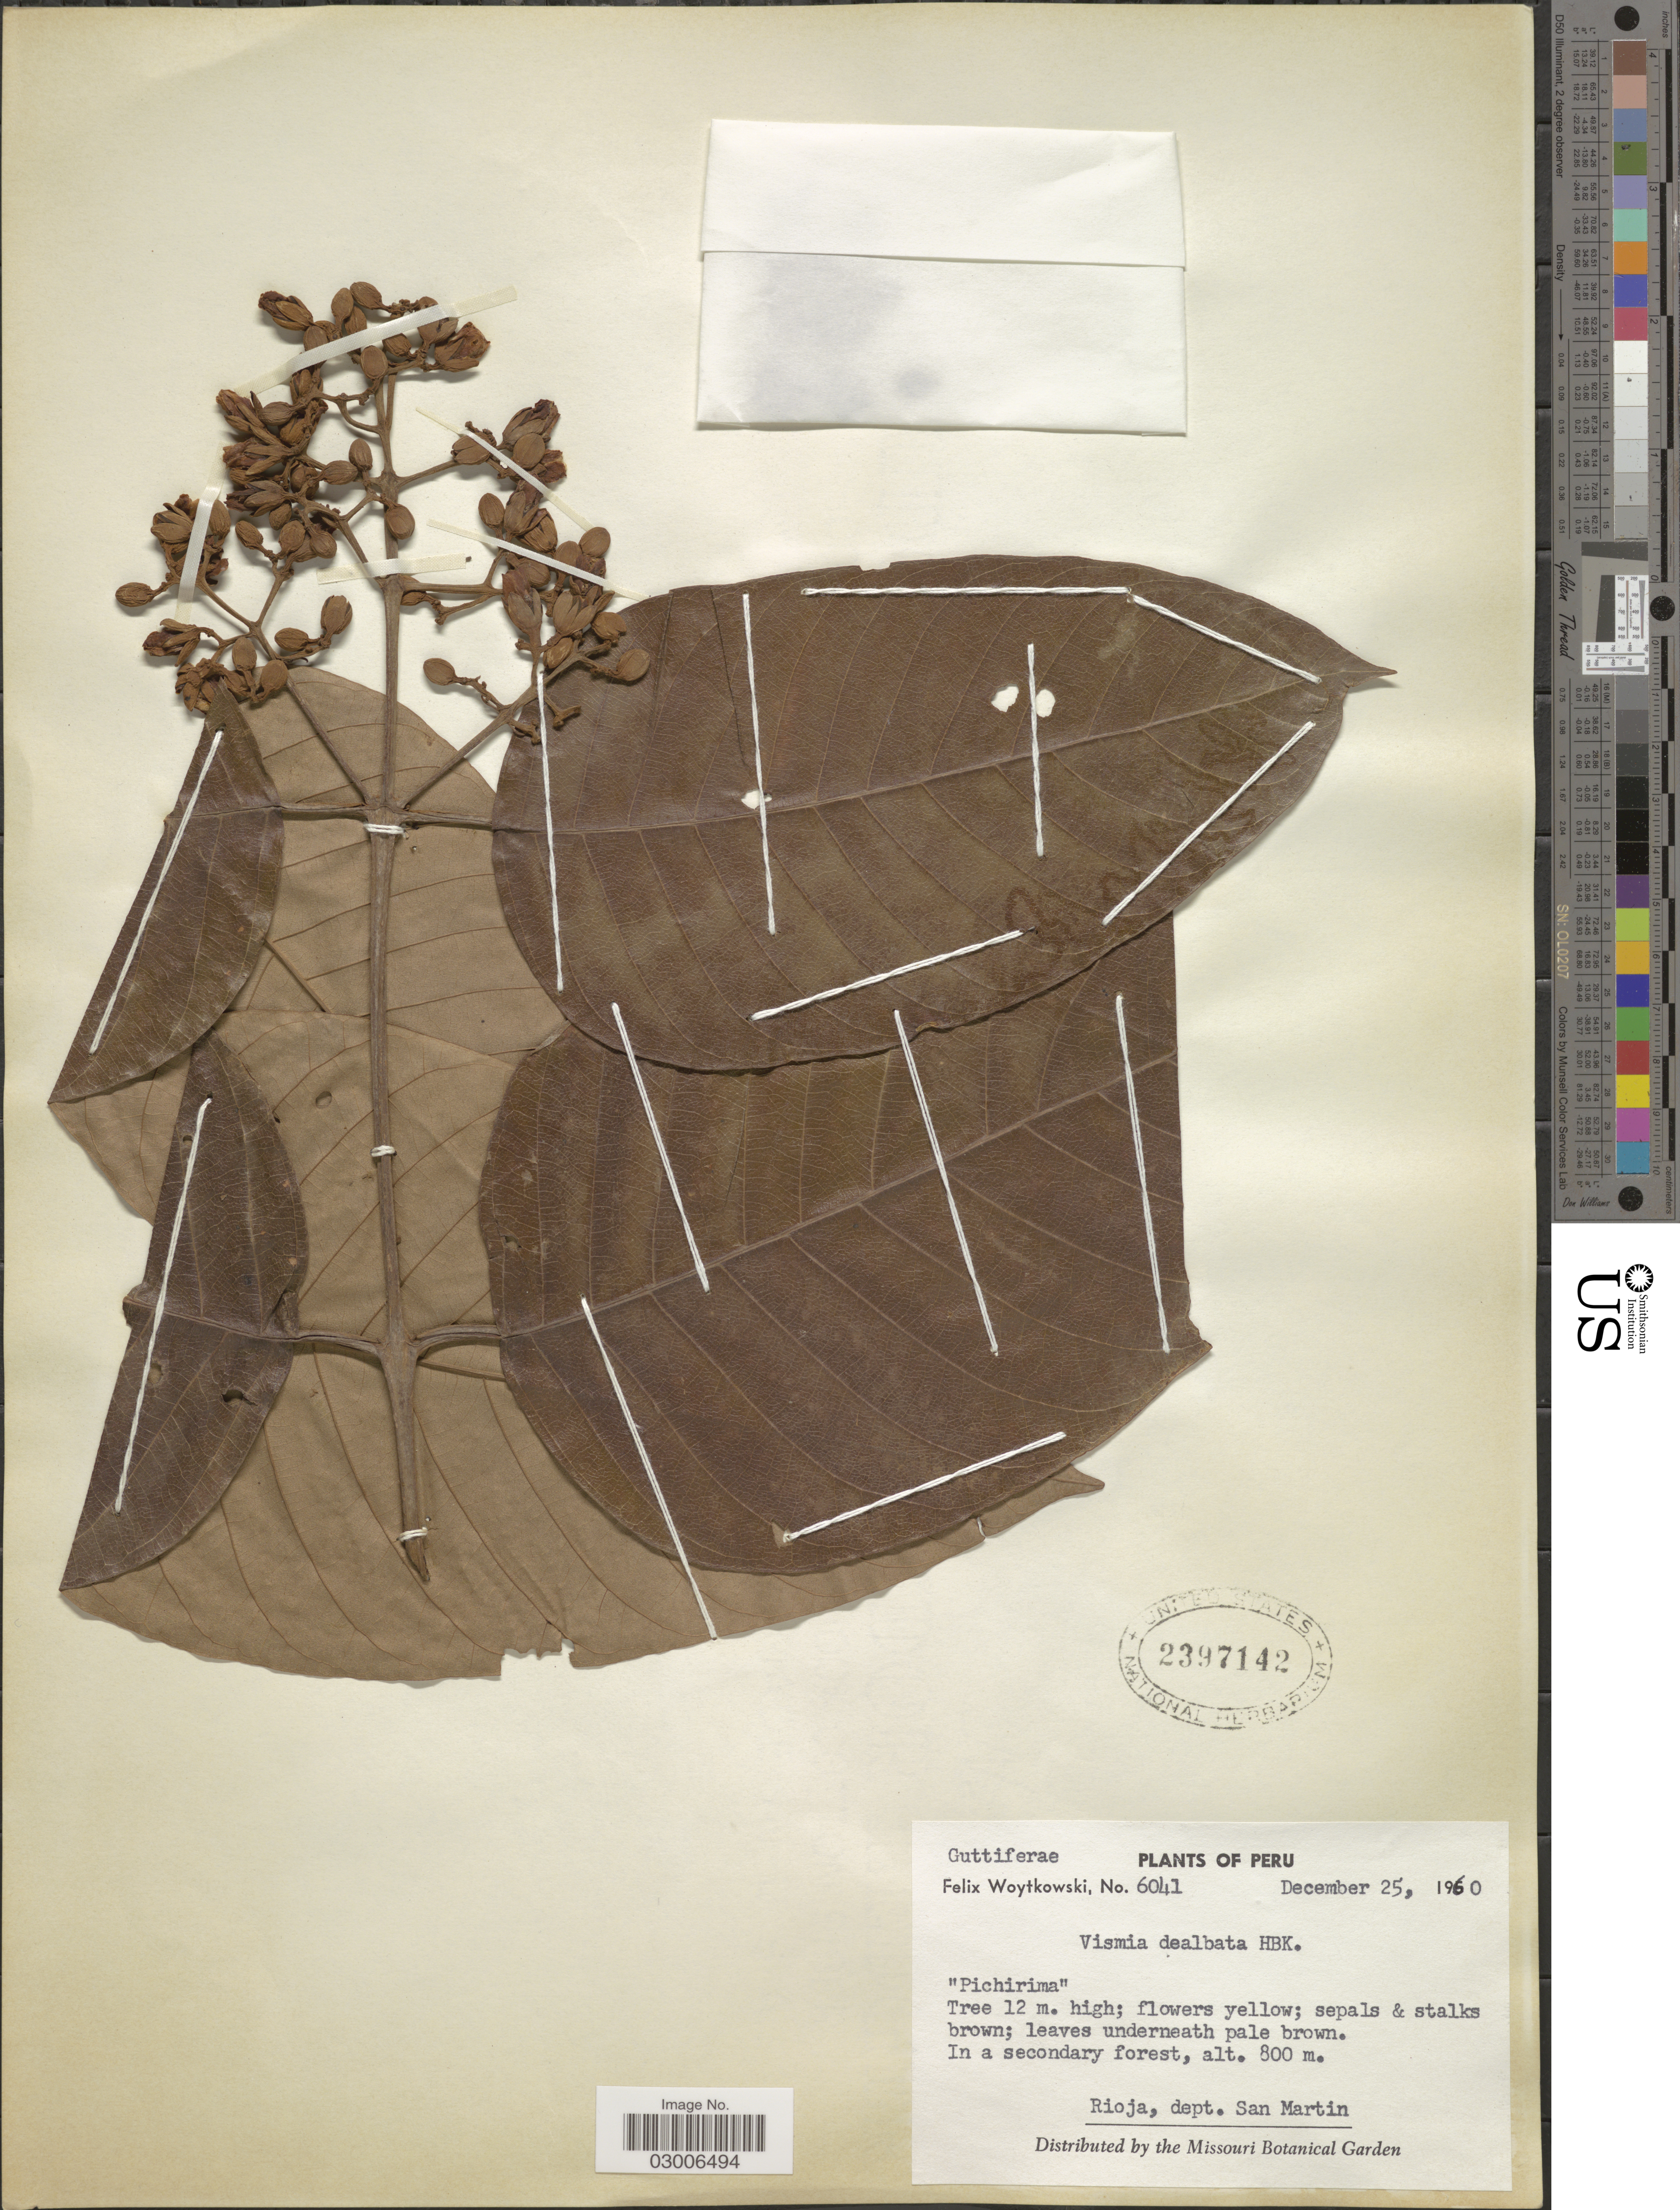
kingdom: Plantae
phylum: Tracheophyta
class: Magnoliopsida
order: Malpighiales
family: Hypericaceae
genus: Vismia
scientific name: Vismia baccifera subsp. dealbata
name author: (Kunth) Ewan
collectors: F. Woytkowski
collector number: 6041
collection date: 1960-12-25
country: Peru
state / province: San Martín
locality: Rioja, dept. San Martin.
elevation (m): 800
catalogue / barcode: US 2397142